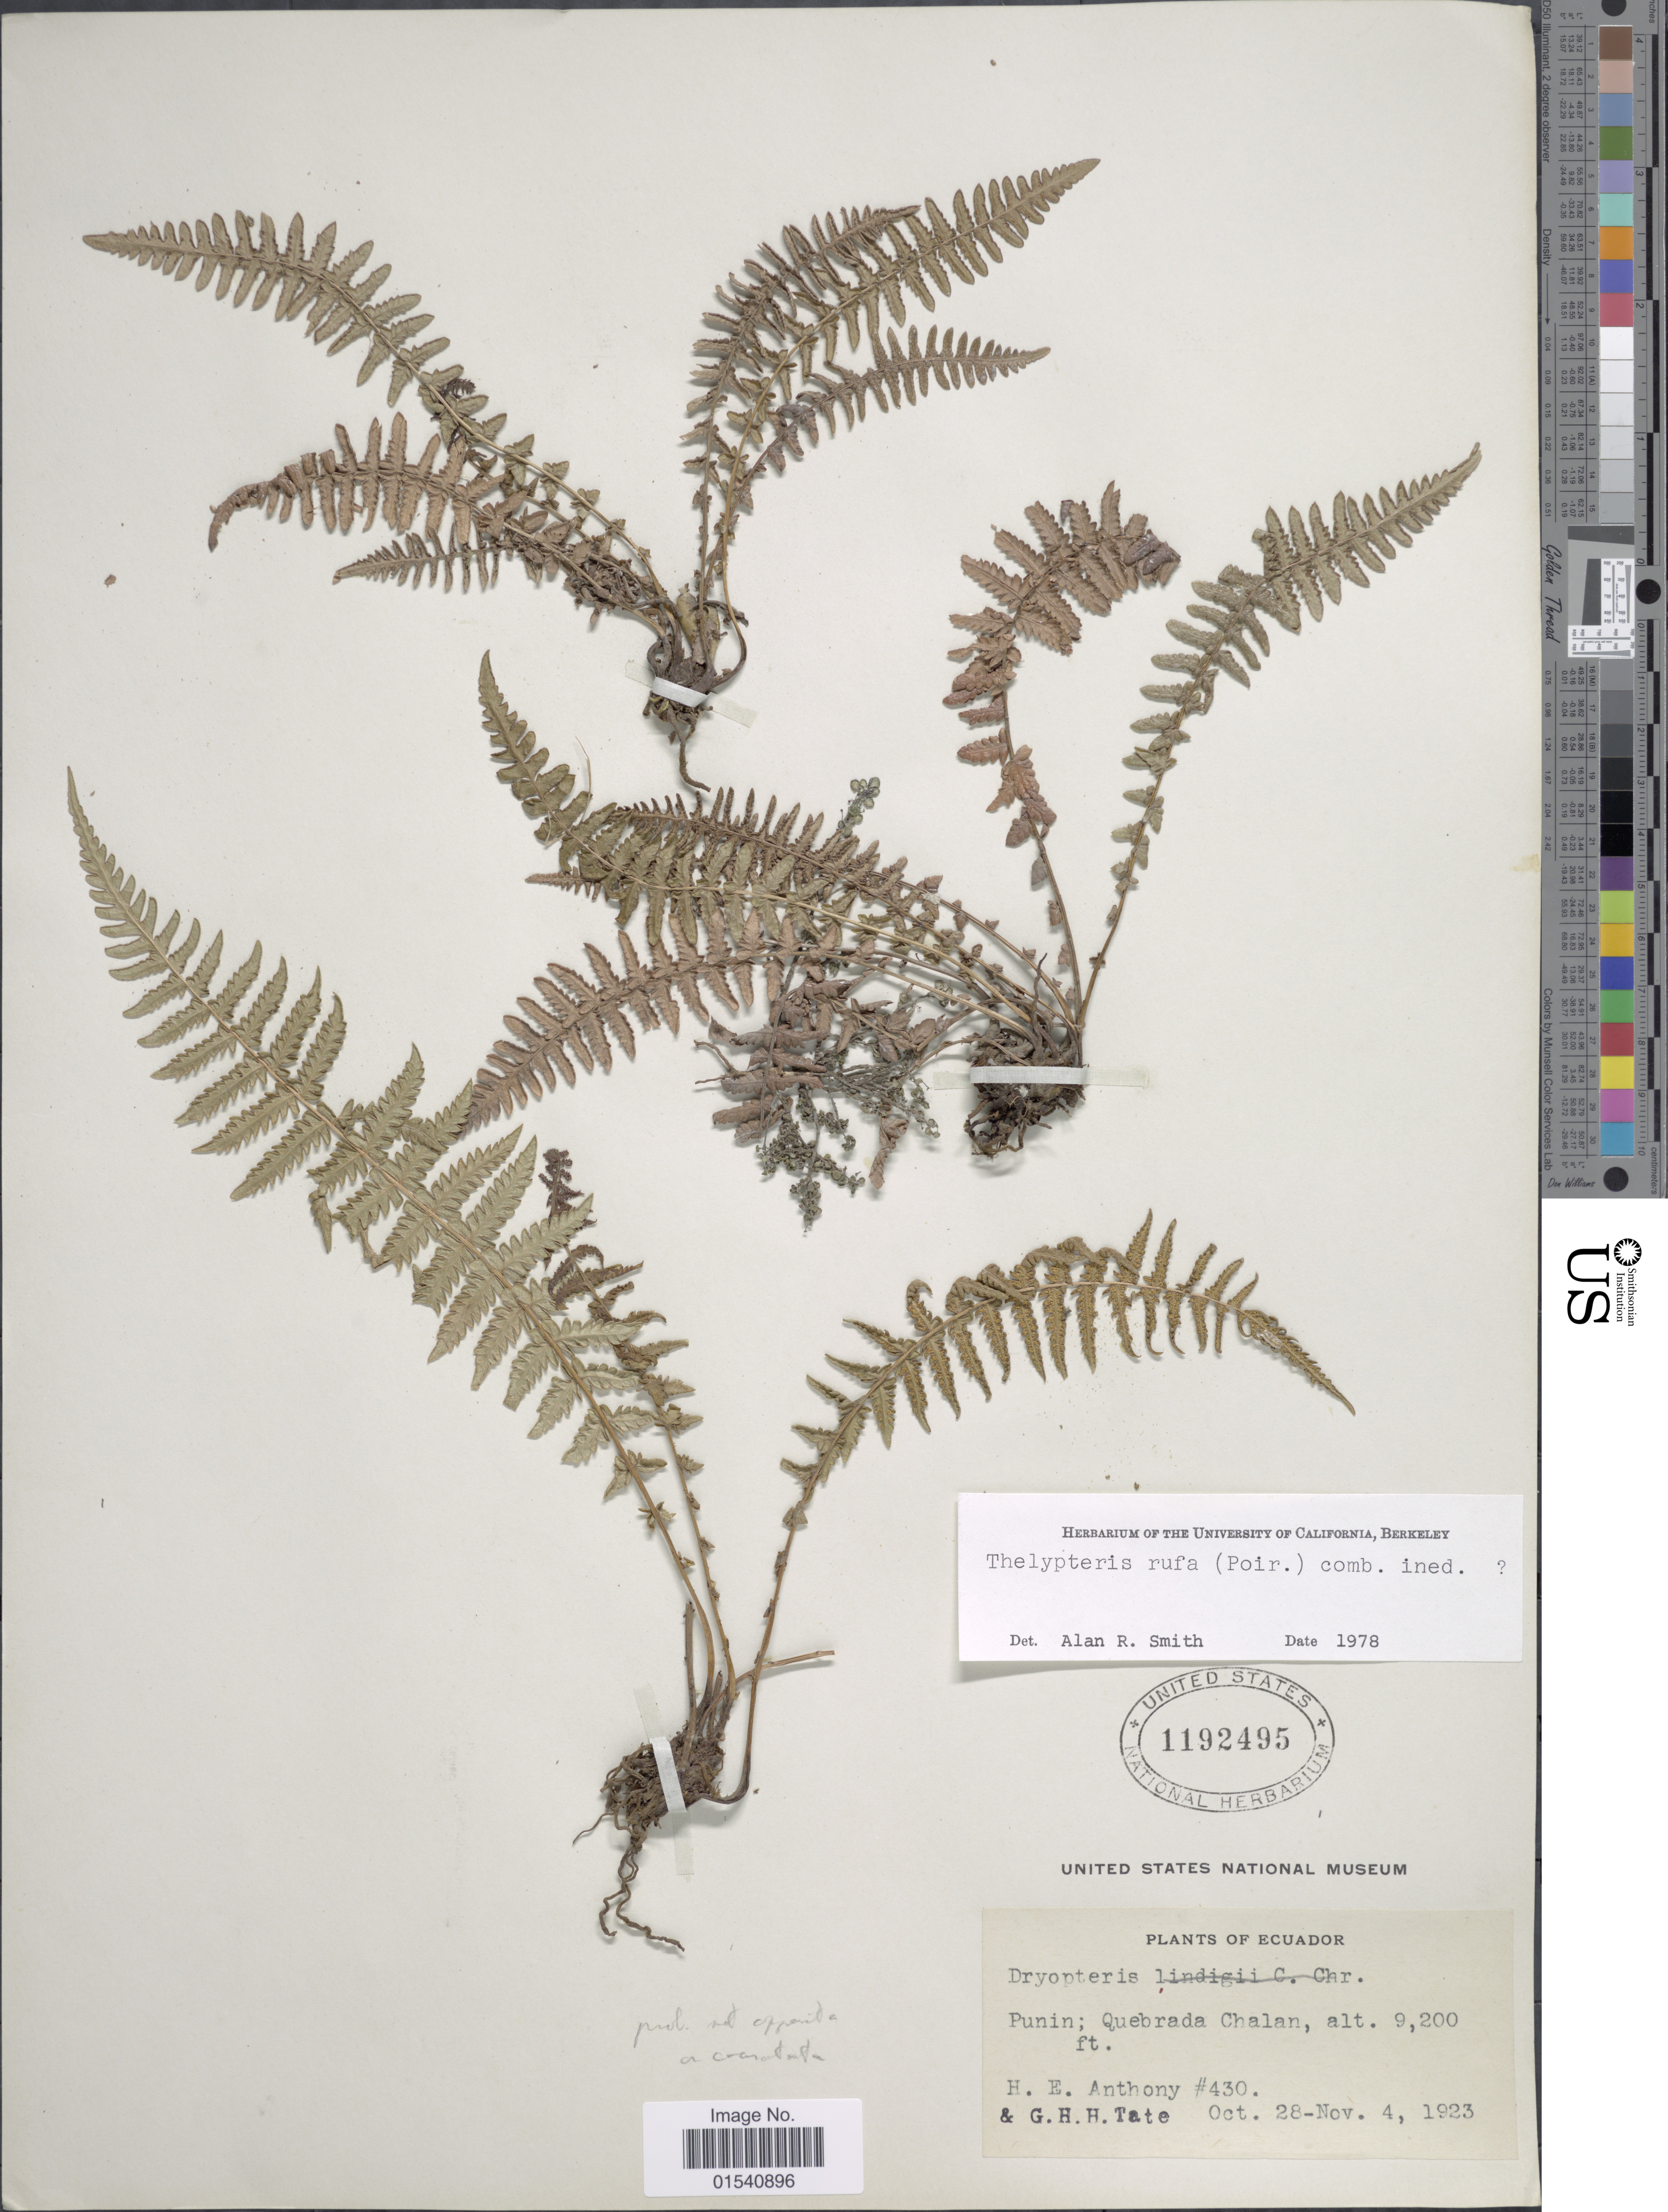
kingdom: Plantae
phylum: Tracheophyta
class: Polypodiopsida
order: Polypodiales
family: Thelypteridaceae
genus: Amauropelta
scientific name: Amauropelta rufa (Poir.) comb. nov., ined 2015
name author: (Poir.)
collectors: H. E. Anthony & G. H. H.Tate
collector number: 430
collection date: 1923-10-28/1923-11-04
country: Ecuador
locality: Punin: Quebrada Chalan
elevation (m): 2804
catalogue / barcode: US 1192495